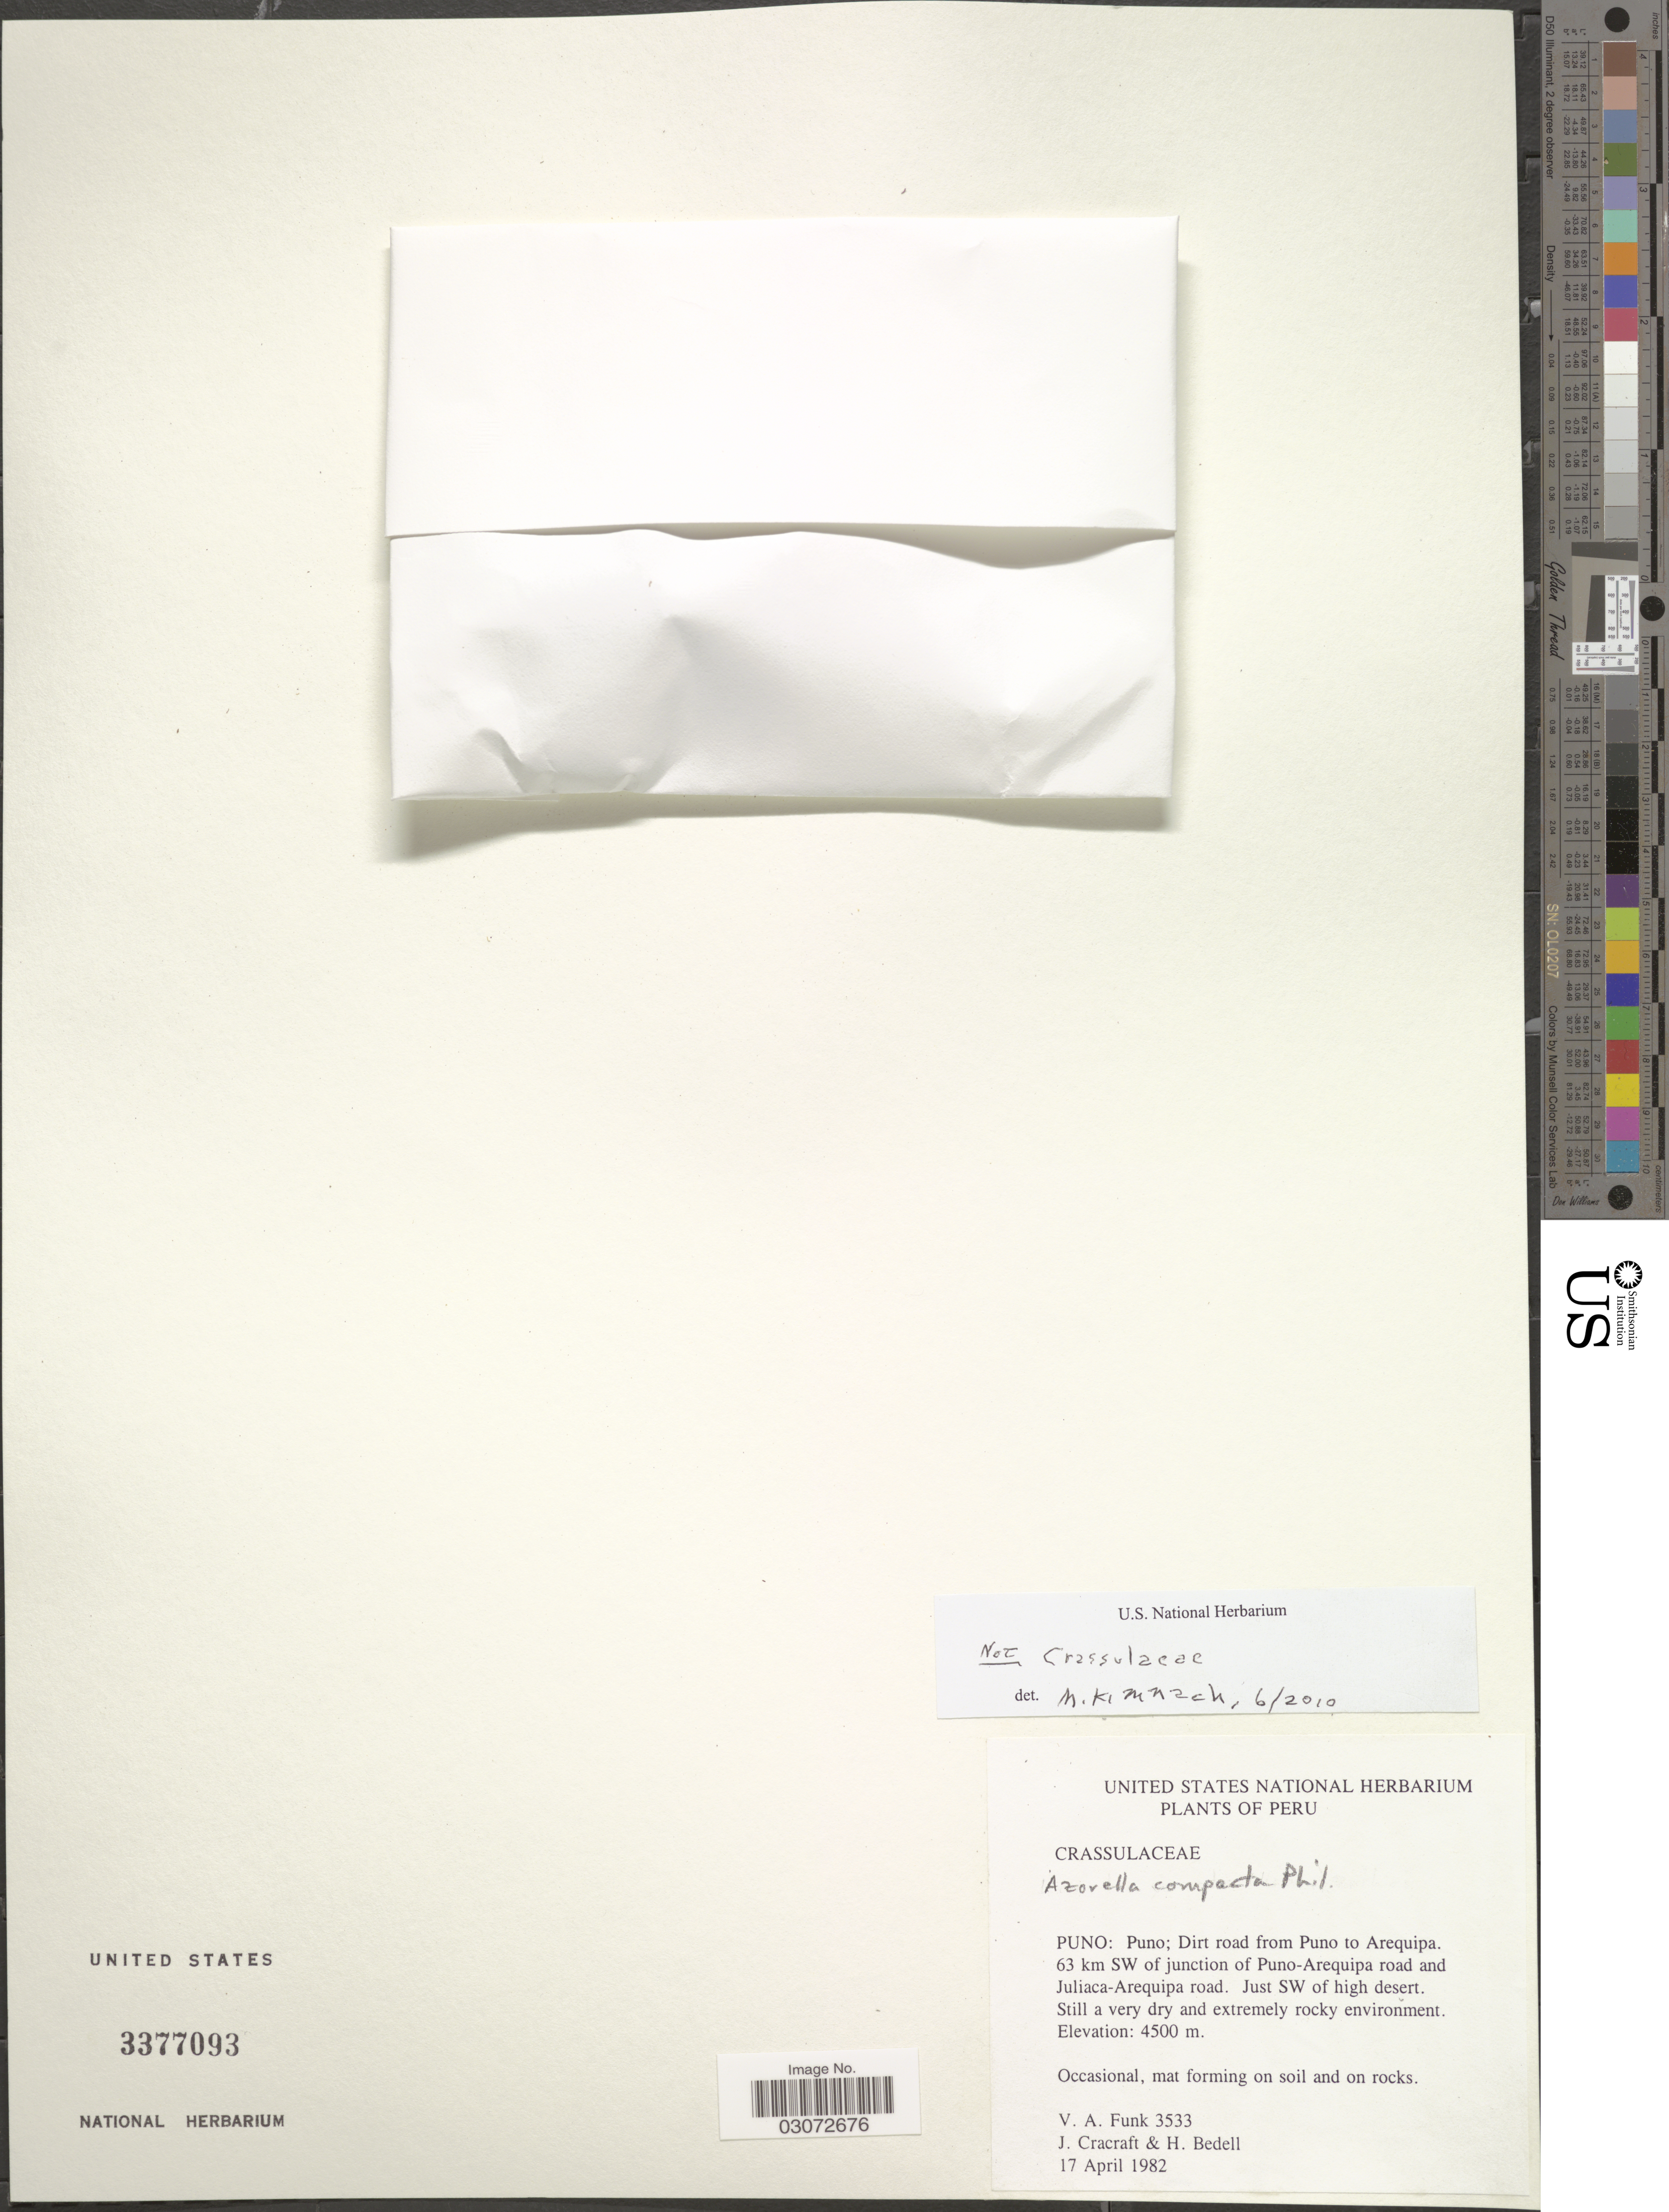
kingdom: Plantae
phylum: Tracheophyta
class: Magnoliopsida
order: Apiales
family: Apiaceae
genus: Azorella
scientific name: Azorella compacta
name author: Phil.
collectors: V. Funk, J. L. Cracraft & H. Bedell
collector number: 3533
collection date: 1982-04-17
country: Peru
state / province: Puno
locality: Dirt road from Puno to Arequipa. 63 km SW of junction of Puno-Arequipa road and Juliaca-Arequipa road. Just SW of high desert.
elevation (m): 4500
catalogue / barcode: US 3377093